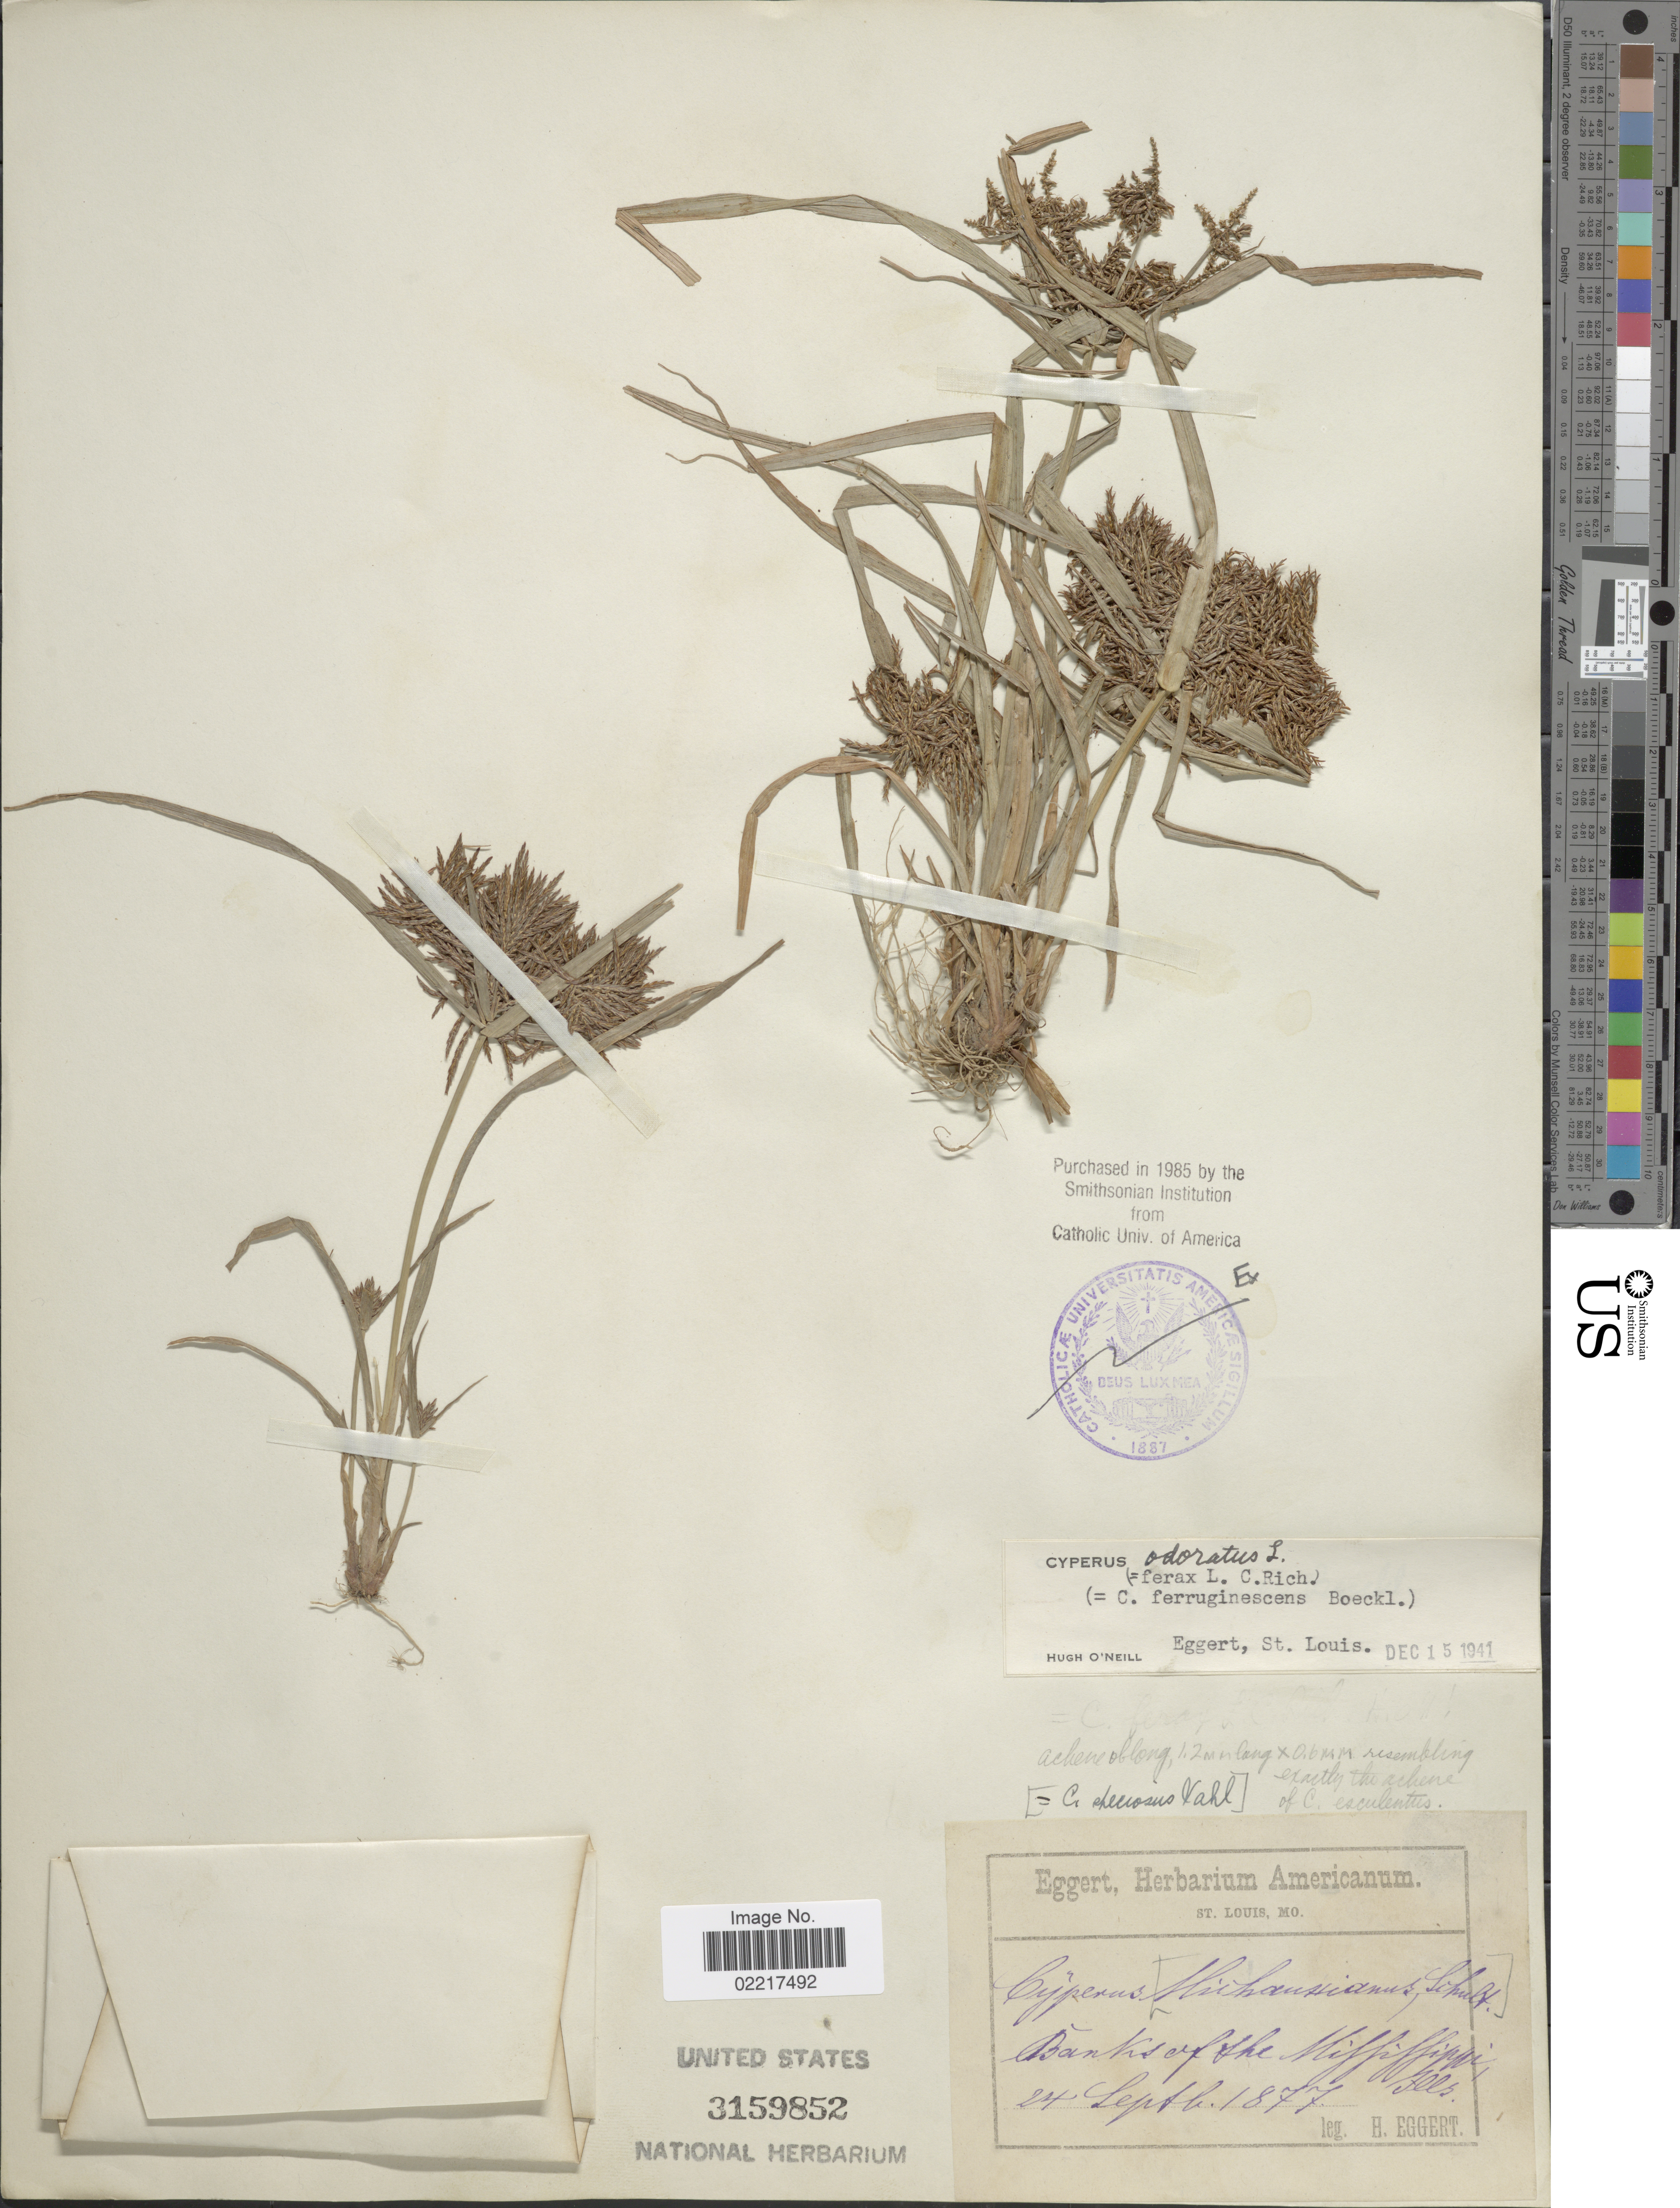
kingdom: Plantae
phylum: Tracheophyta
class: Liliopsida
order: Poales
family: Cyperaceae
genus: Cyperus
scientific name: Cyperus odoratus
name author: L.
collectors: H. Eggert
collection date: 1877-09-24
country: United States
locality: Banks of the Mississippi Flls.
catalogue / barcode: US 3159852